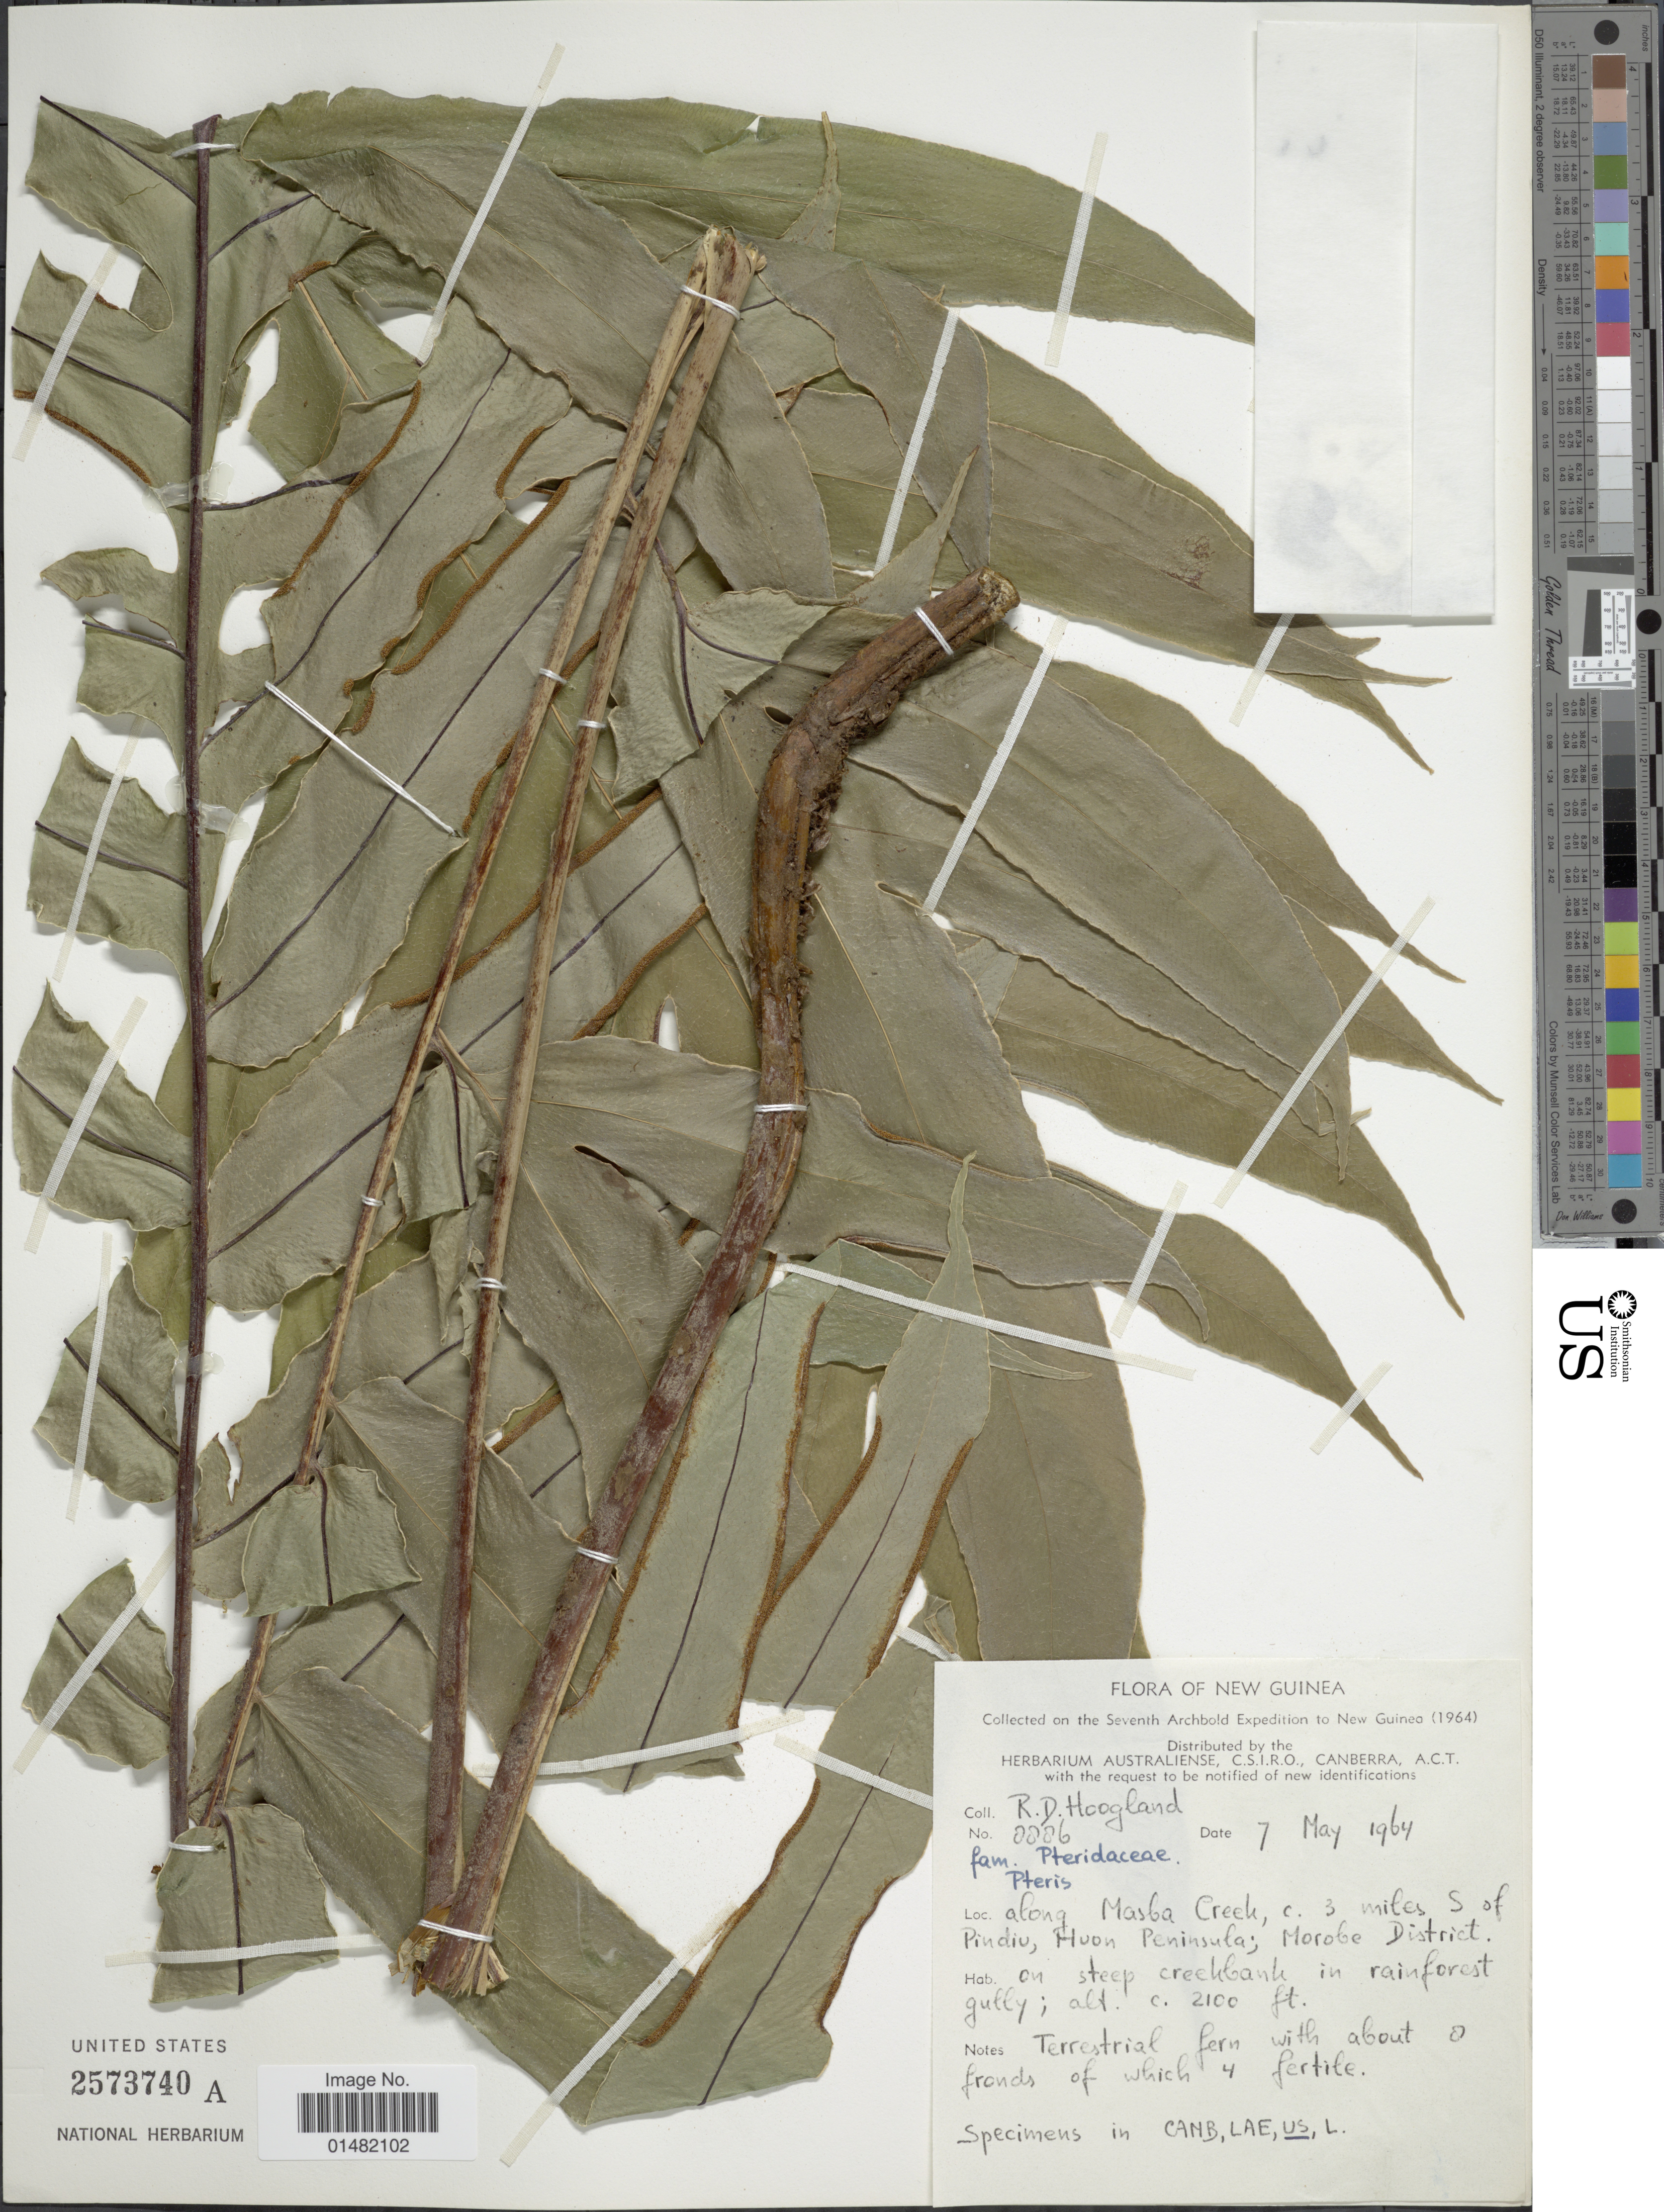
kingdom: Plantae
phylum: Tracheophyta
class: Polypodiopsida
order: Polypodiales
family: Pteridaceae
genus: Pteris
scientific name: Pteris sp.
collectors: R. D. Hoogland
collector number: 8886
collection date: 1964-05-07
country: Papua New Guinea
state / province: Morobe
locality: Along Masba Creek, c. 3 miles S of Pindiu, Huon Peninsula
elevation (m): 640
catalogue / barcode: US 2573740A